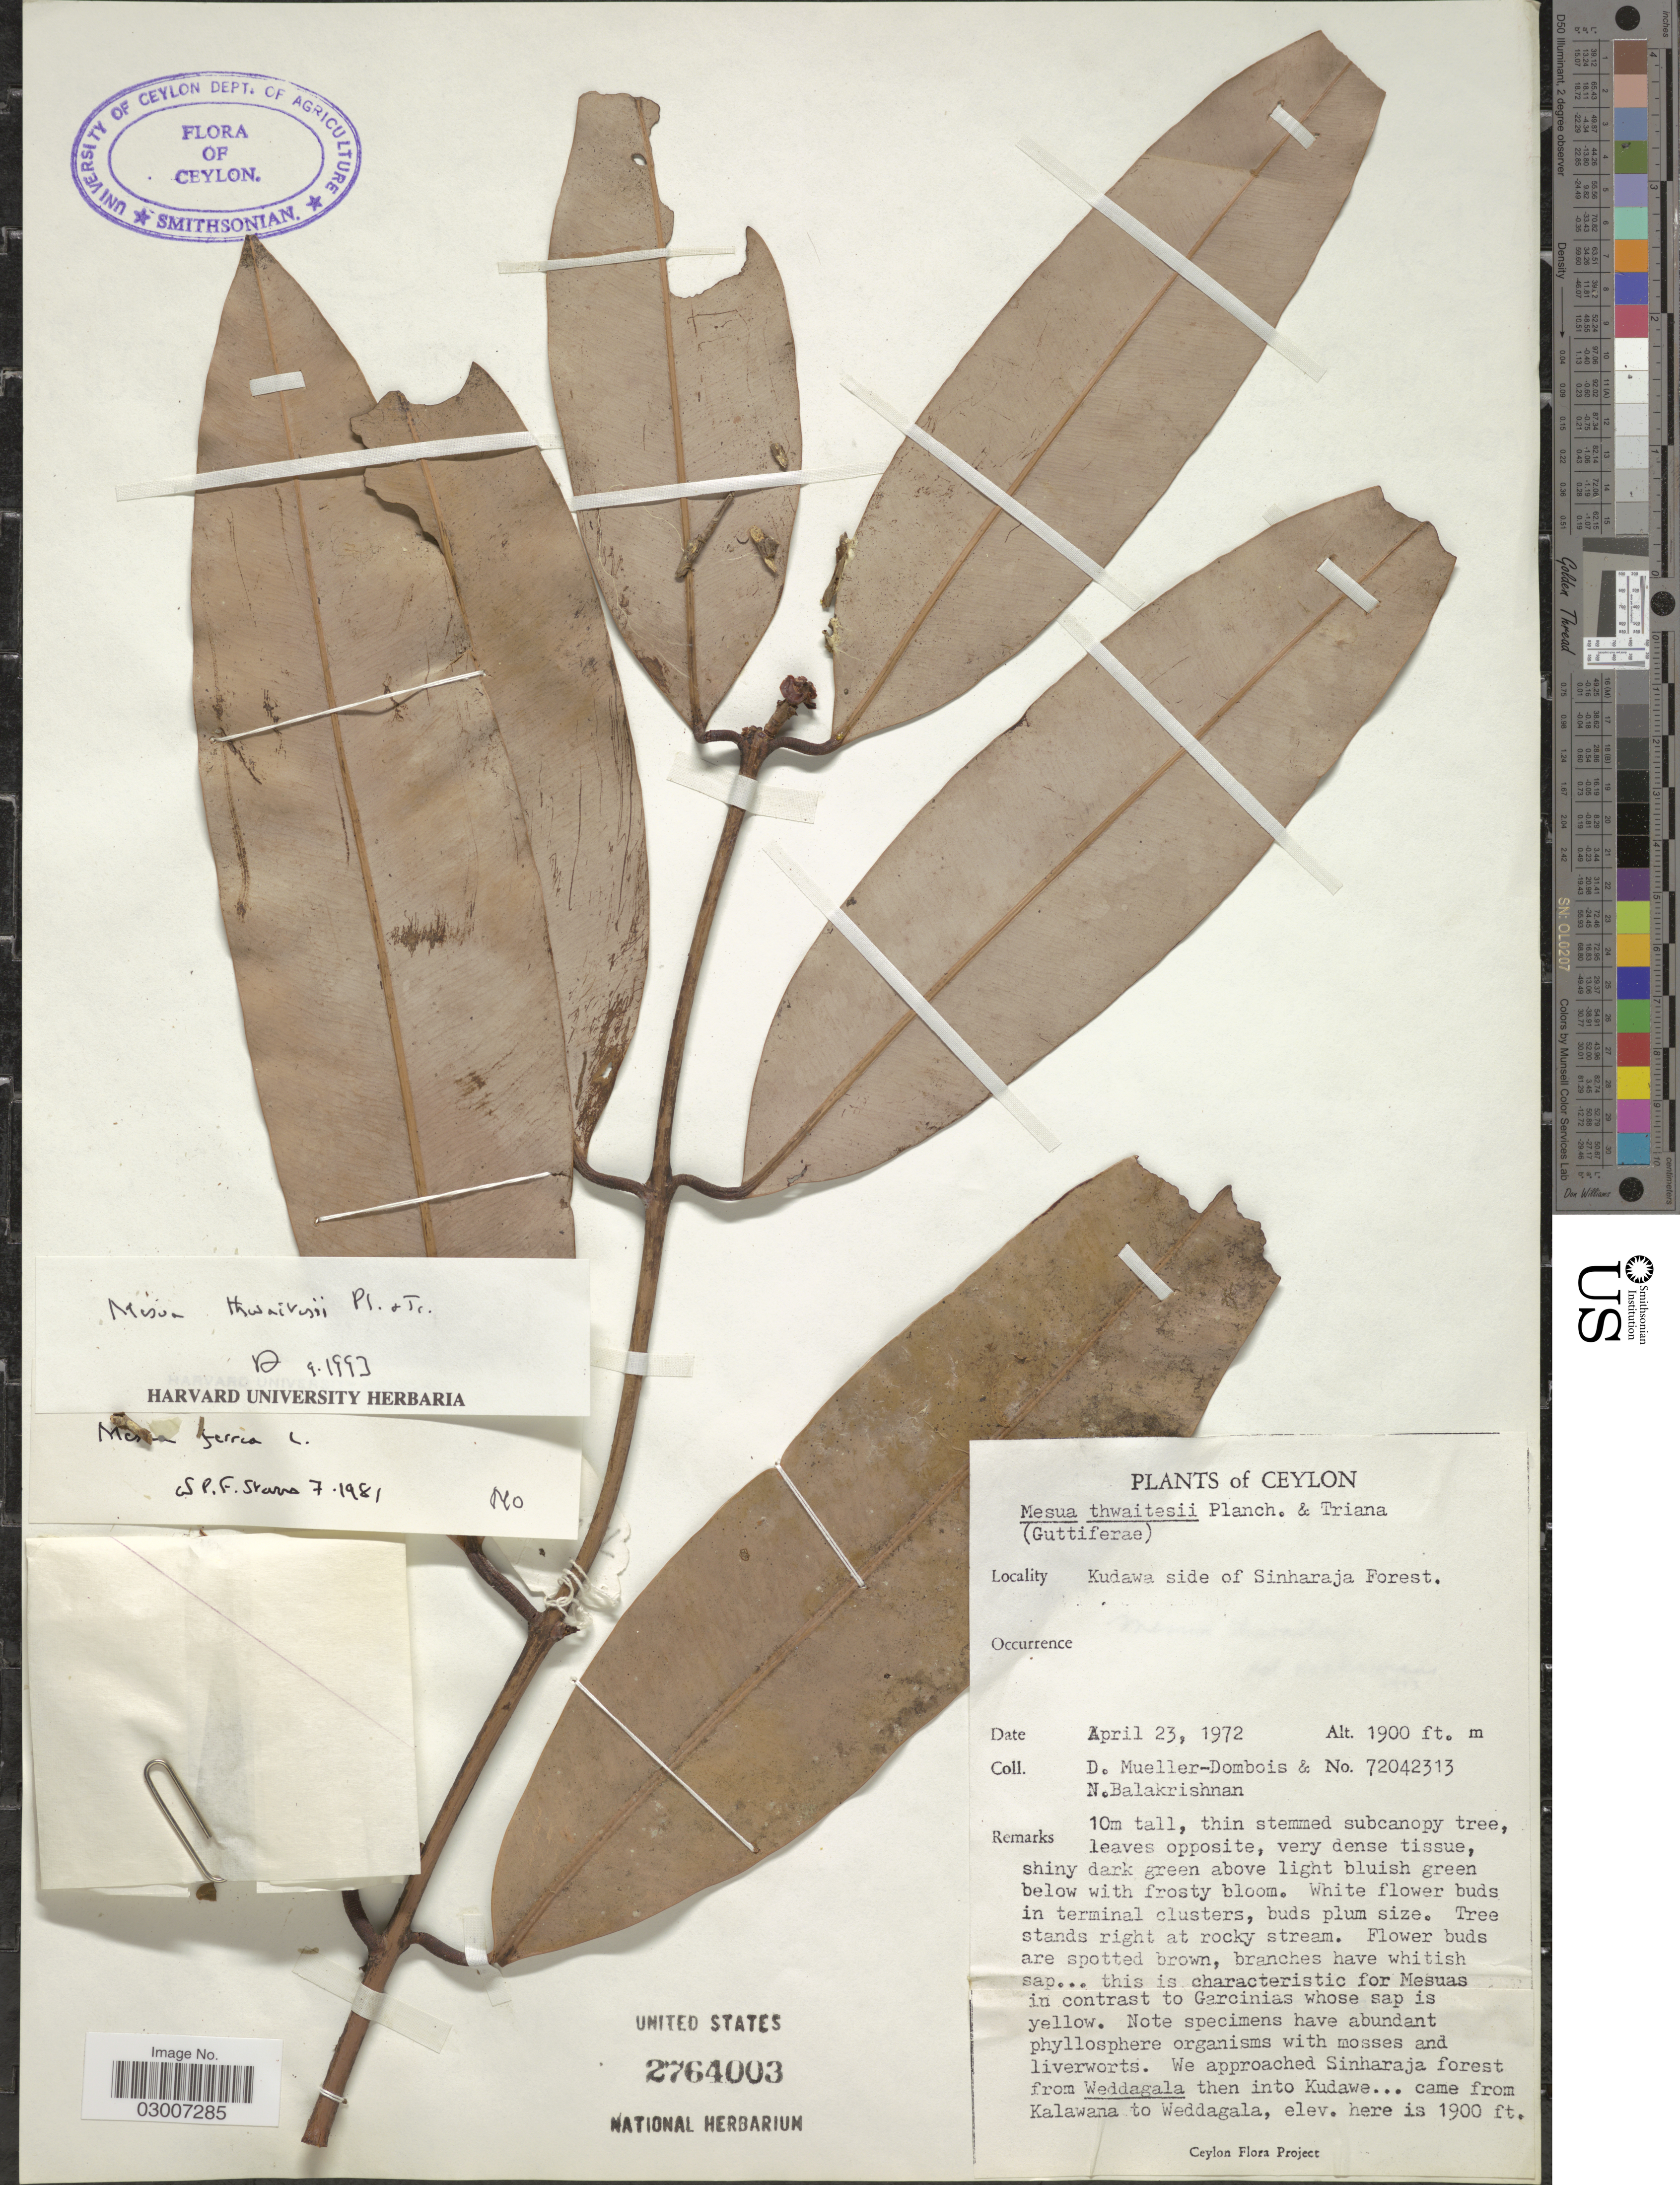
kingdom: Plantae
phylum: Tracheophyta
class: Magnoliopsida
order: Malpighiales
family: Calophyllaceae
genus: Mesua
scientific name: Mesua ferrea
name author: L.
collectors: D. Mueller-Dombois & N. Balakrishnan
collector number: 72042313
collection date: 1972-04-23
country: Sri Lanka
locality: Ceylon. Kudawa side of Sinharaja Forest.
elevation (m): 579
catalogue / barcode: US 2764003